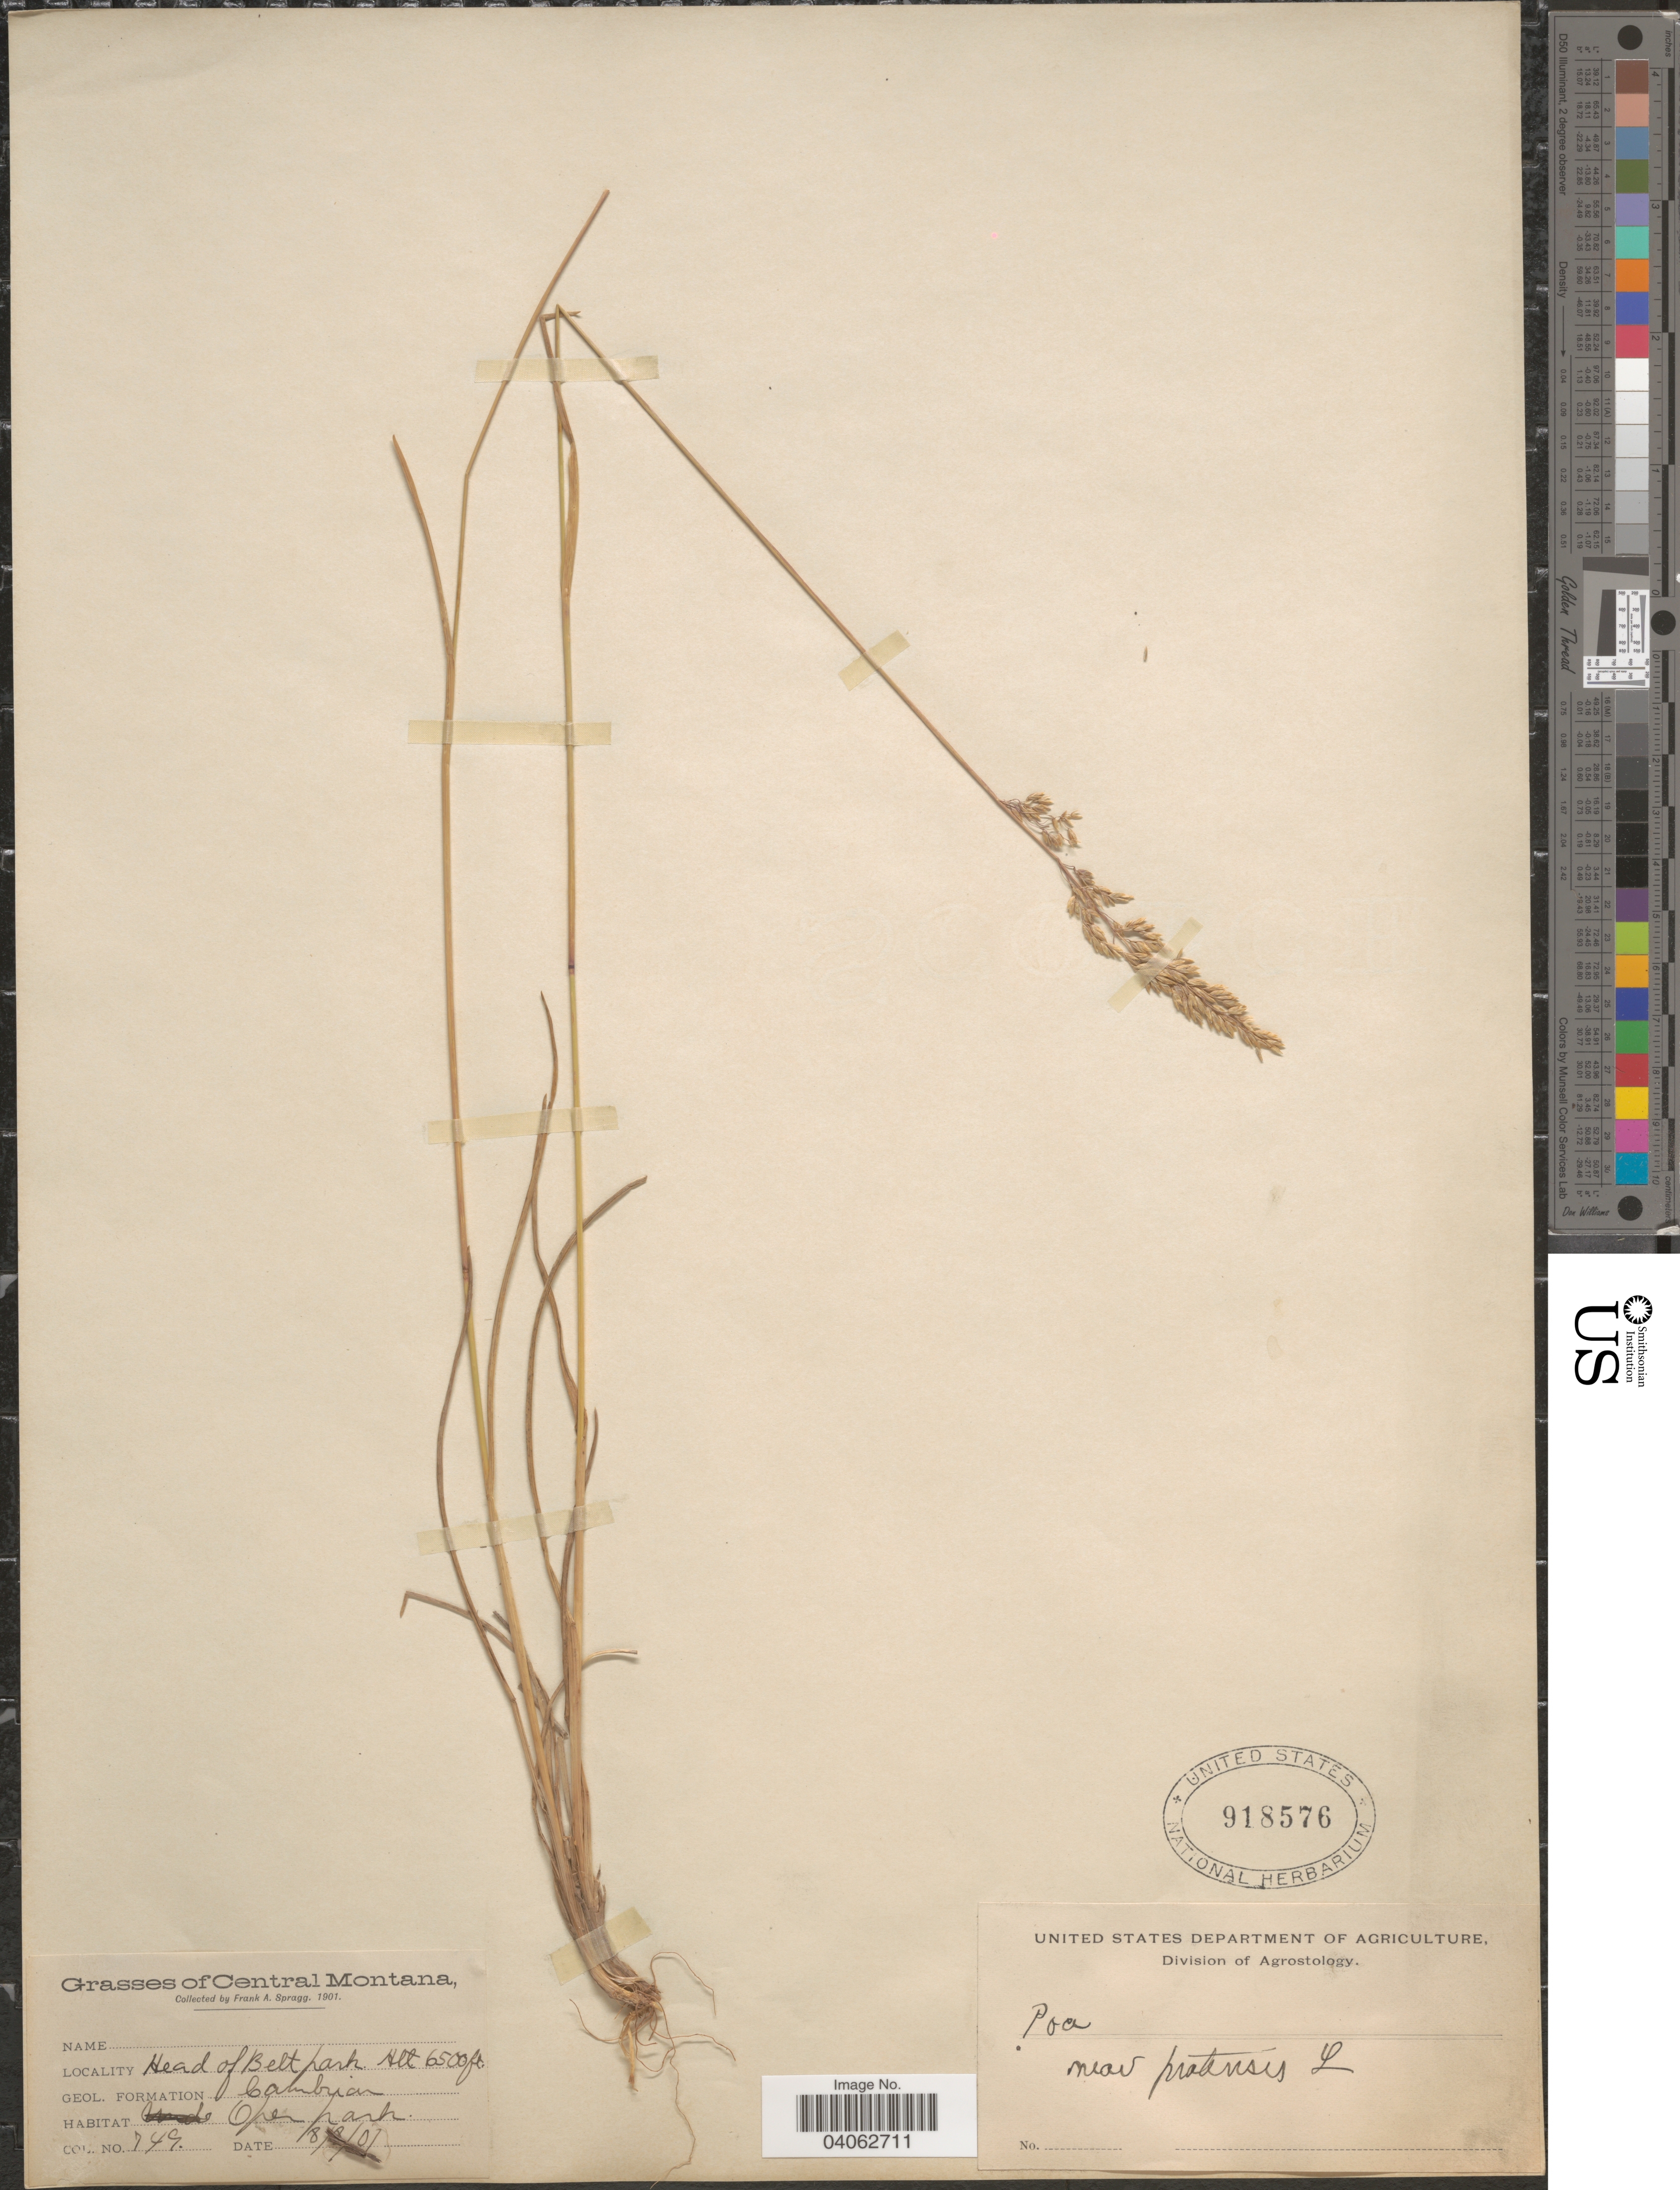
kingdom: Plantae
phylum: Tracheophyta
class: Liliopsida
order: Poales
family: Poaceae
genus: Poa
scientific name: Poa pratensis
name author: L.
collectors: F. Spragg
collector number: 749*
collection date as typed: Transcribed d/m/y: 18/9/7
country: United States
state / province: Montana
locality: Central Montana. Head of Belt Park.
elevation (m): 1981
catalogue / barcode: US 918576